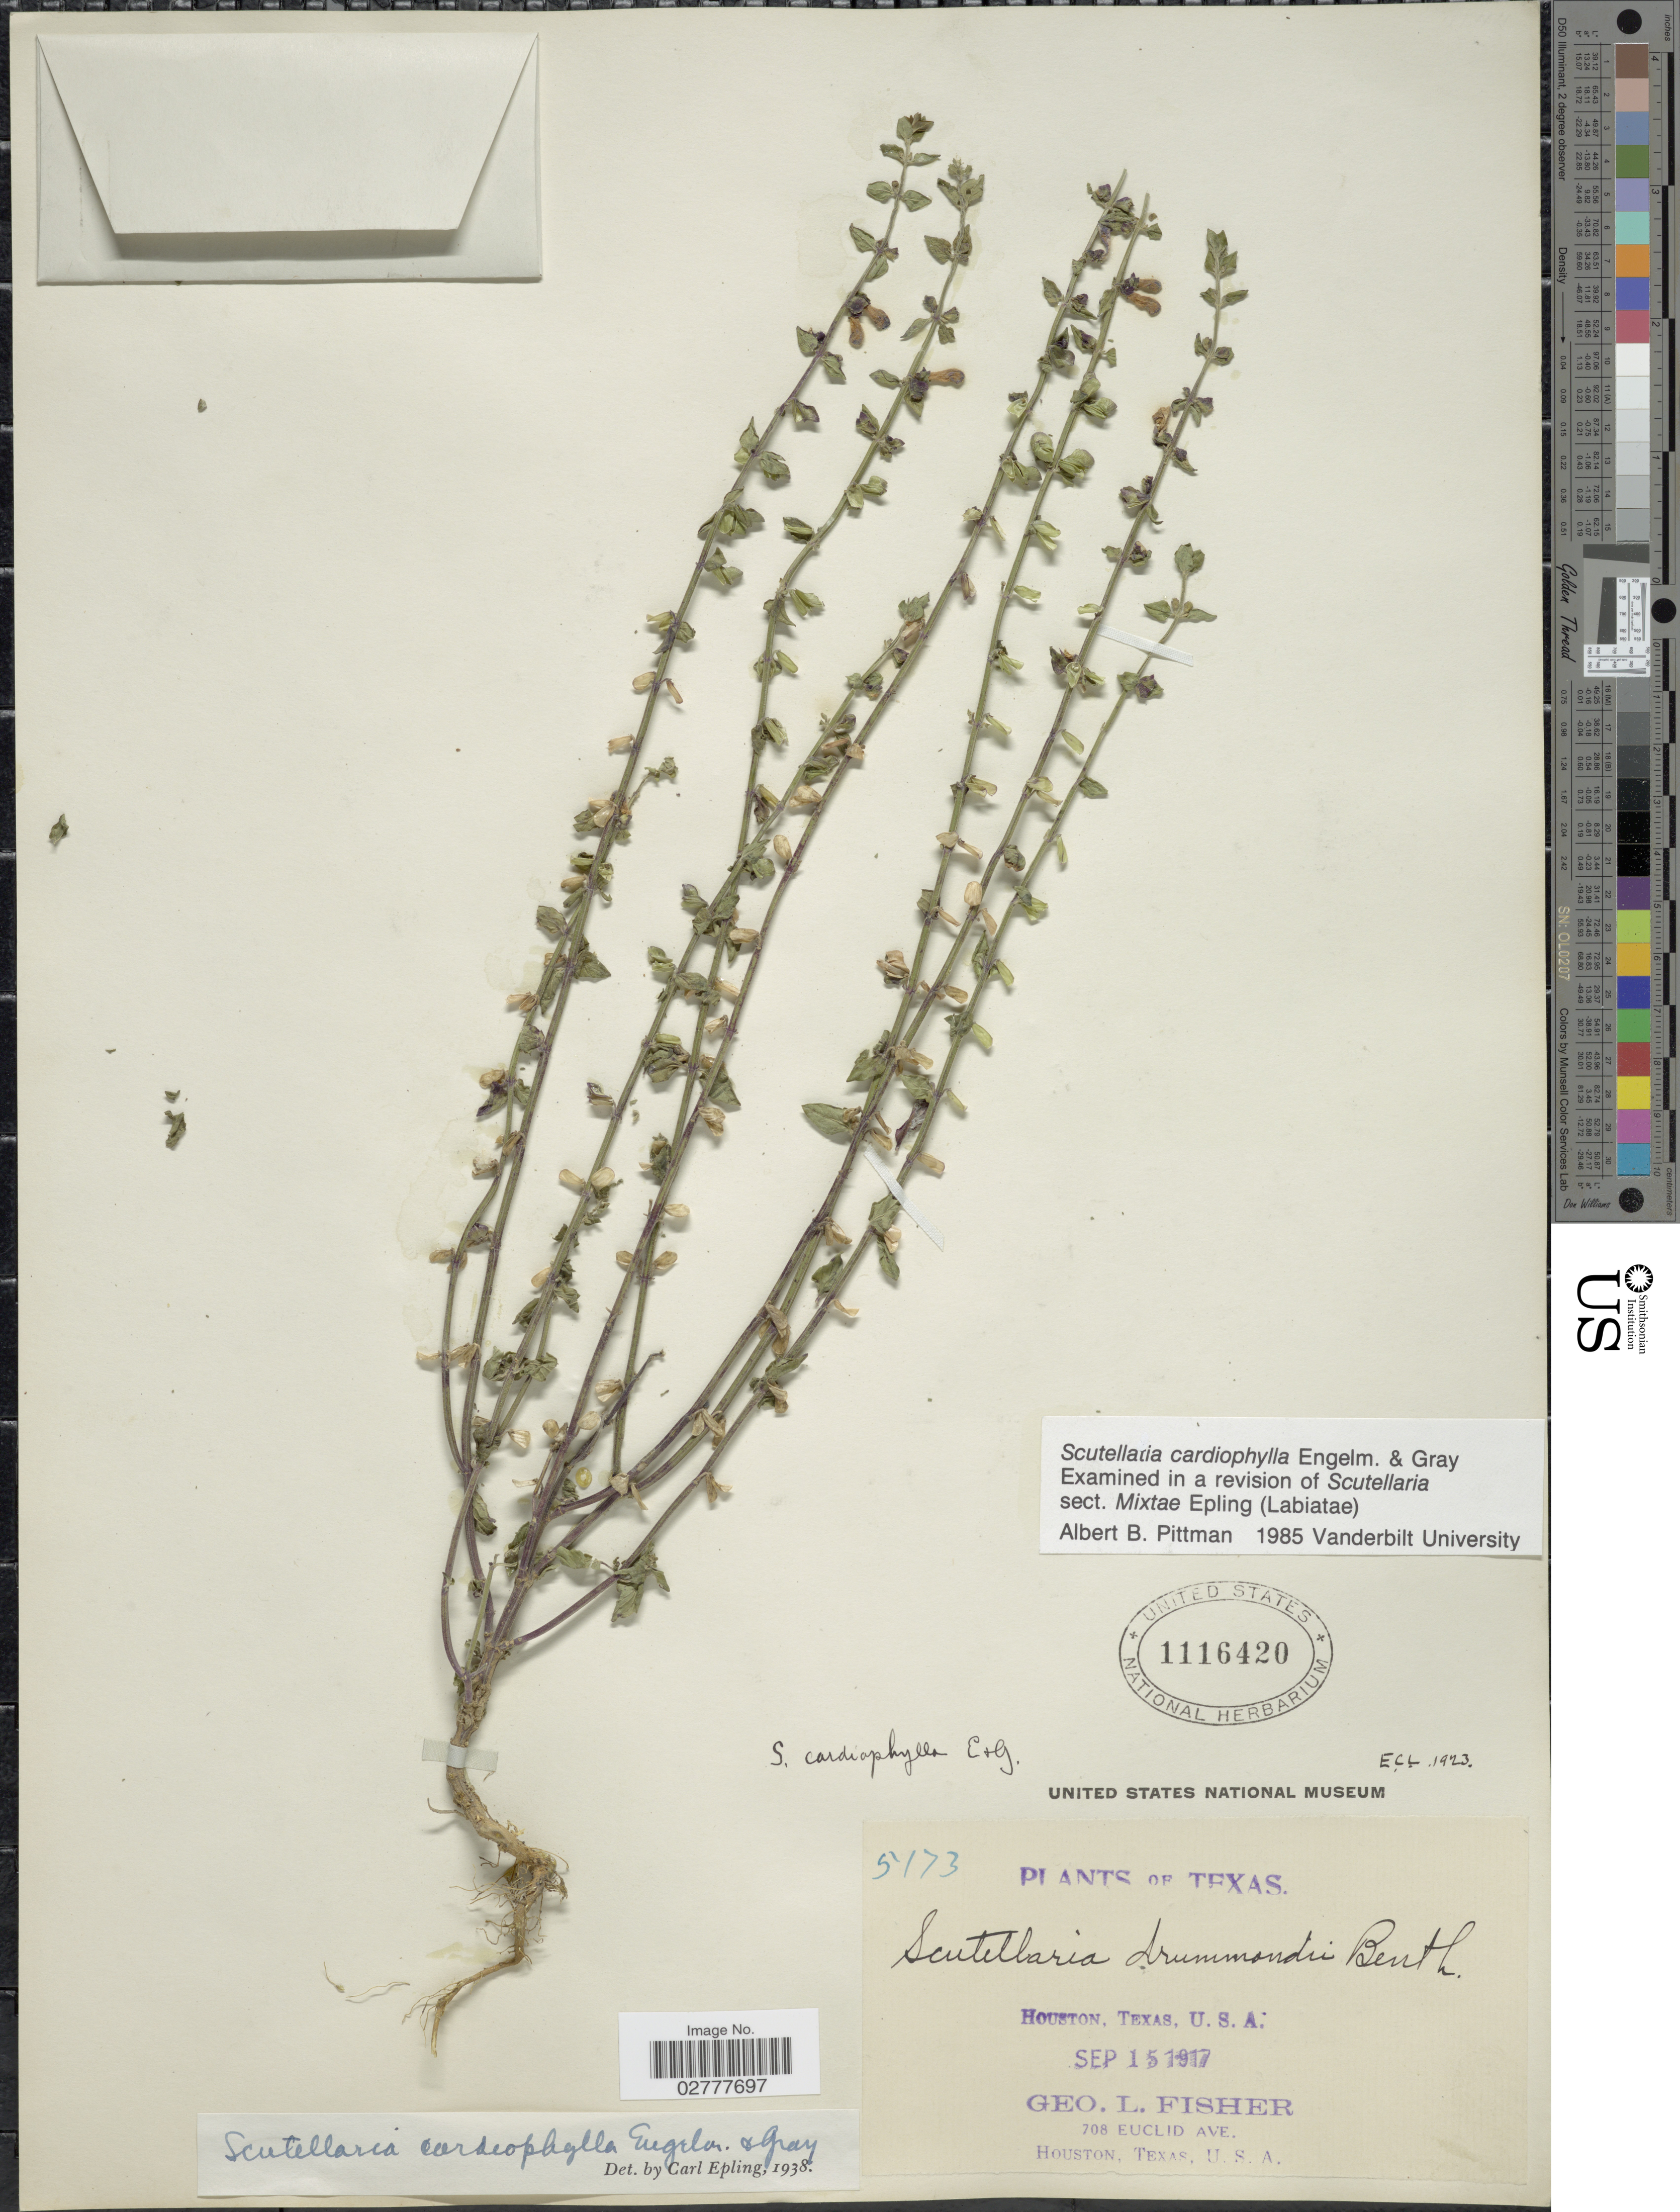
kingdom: Plantae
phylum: Tracheophyta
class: Magnoliopsida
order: Lamiales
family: Lamiaceae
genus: Scutellaria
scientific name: Scutellaria cardiophylla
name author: Engelm. & A. Gray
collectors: G. L. Fisher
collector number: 5173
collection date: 1917-09-15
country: United States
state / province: Texas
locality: Houston.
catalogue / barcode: US 1116420